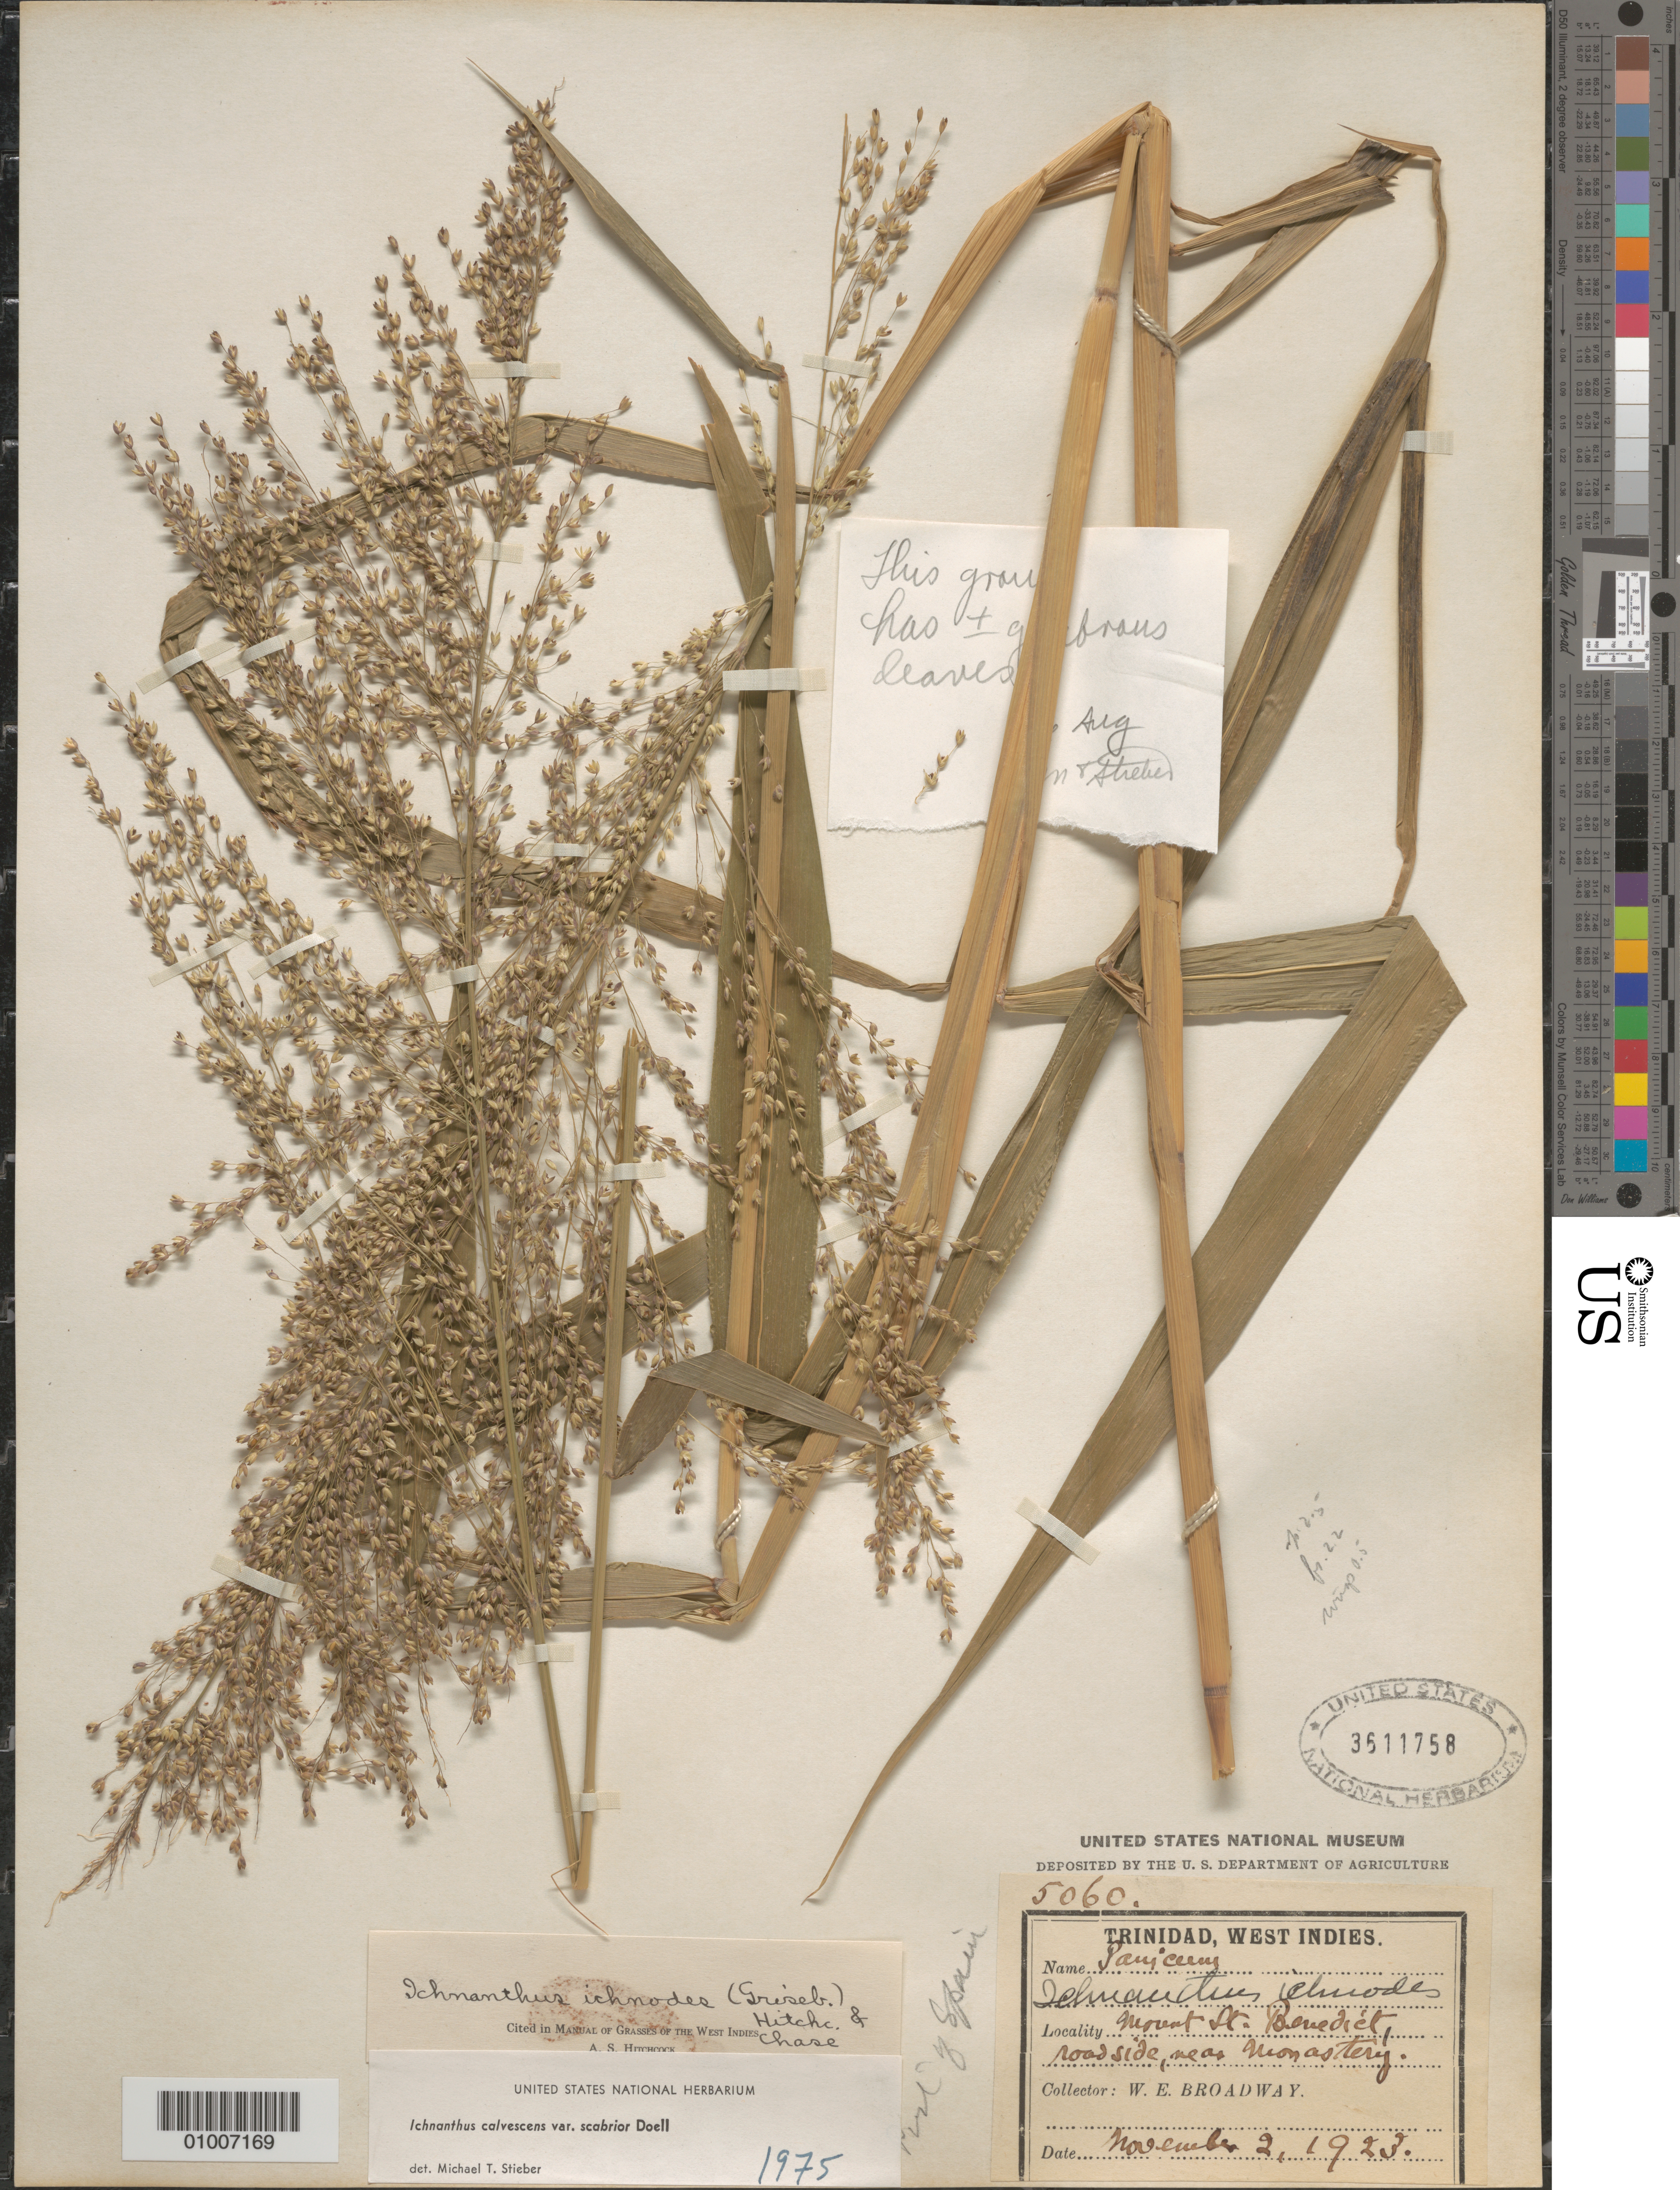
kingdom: Plantae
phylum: Tracheophyta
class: Liliopsida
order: Poales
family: Poaceae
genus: Ichnanthus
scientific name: Ichnanthus calvescens var. scabrior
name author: Döll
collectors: W. E. Broadway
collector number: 5060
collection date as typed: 02 Nov 1923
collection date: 1923-11-02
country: Trinidad and Tobago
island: Trinidad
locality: Mount St. Benedict, near monastery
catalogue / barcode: US 3611758